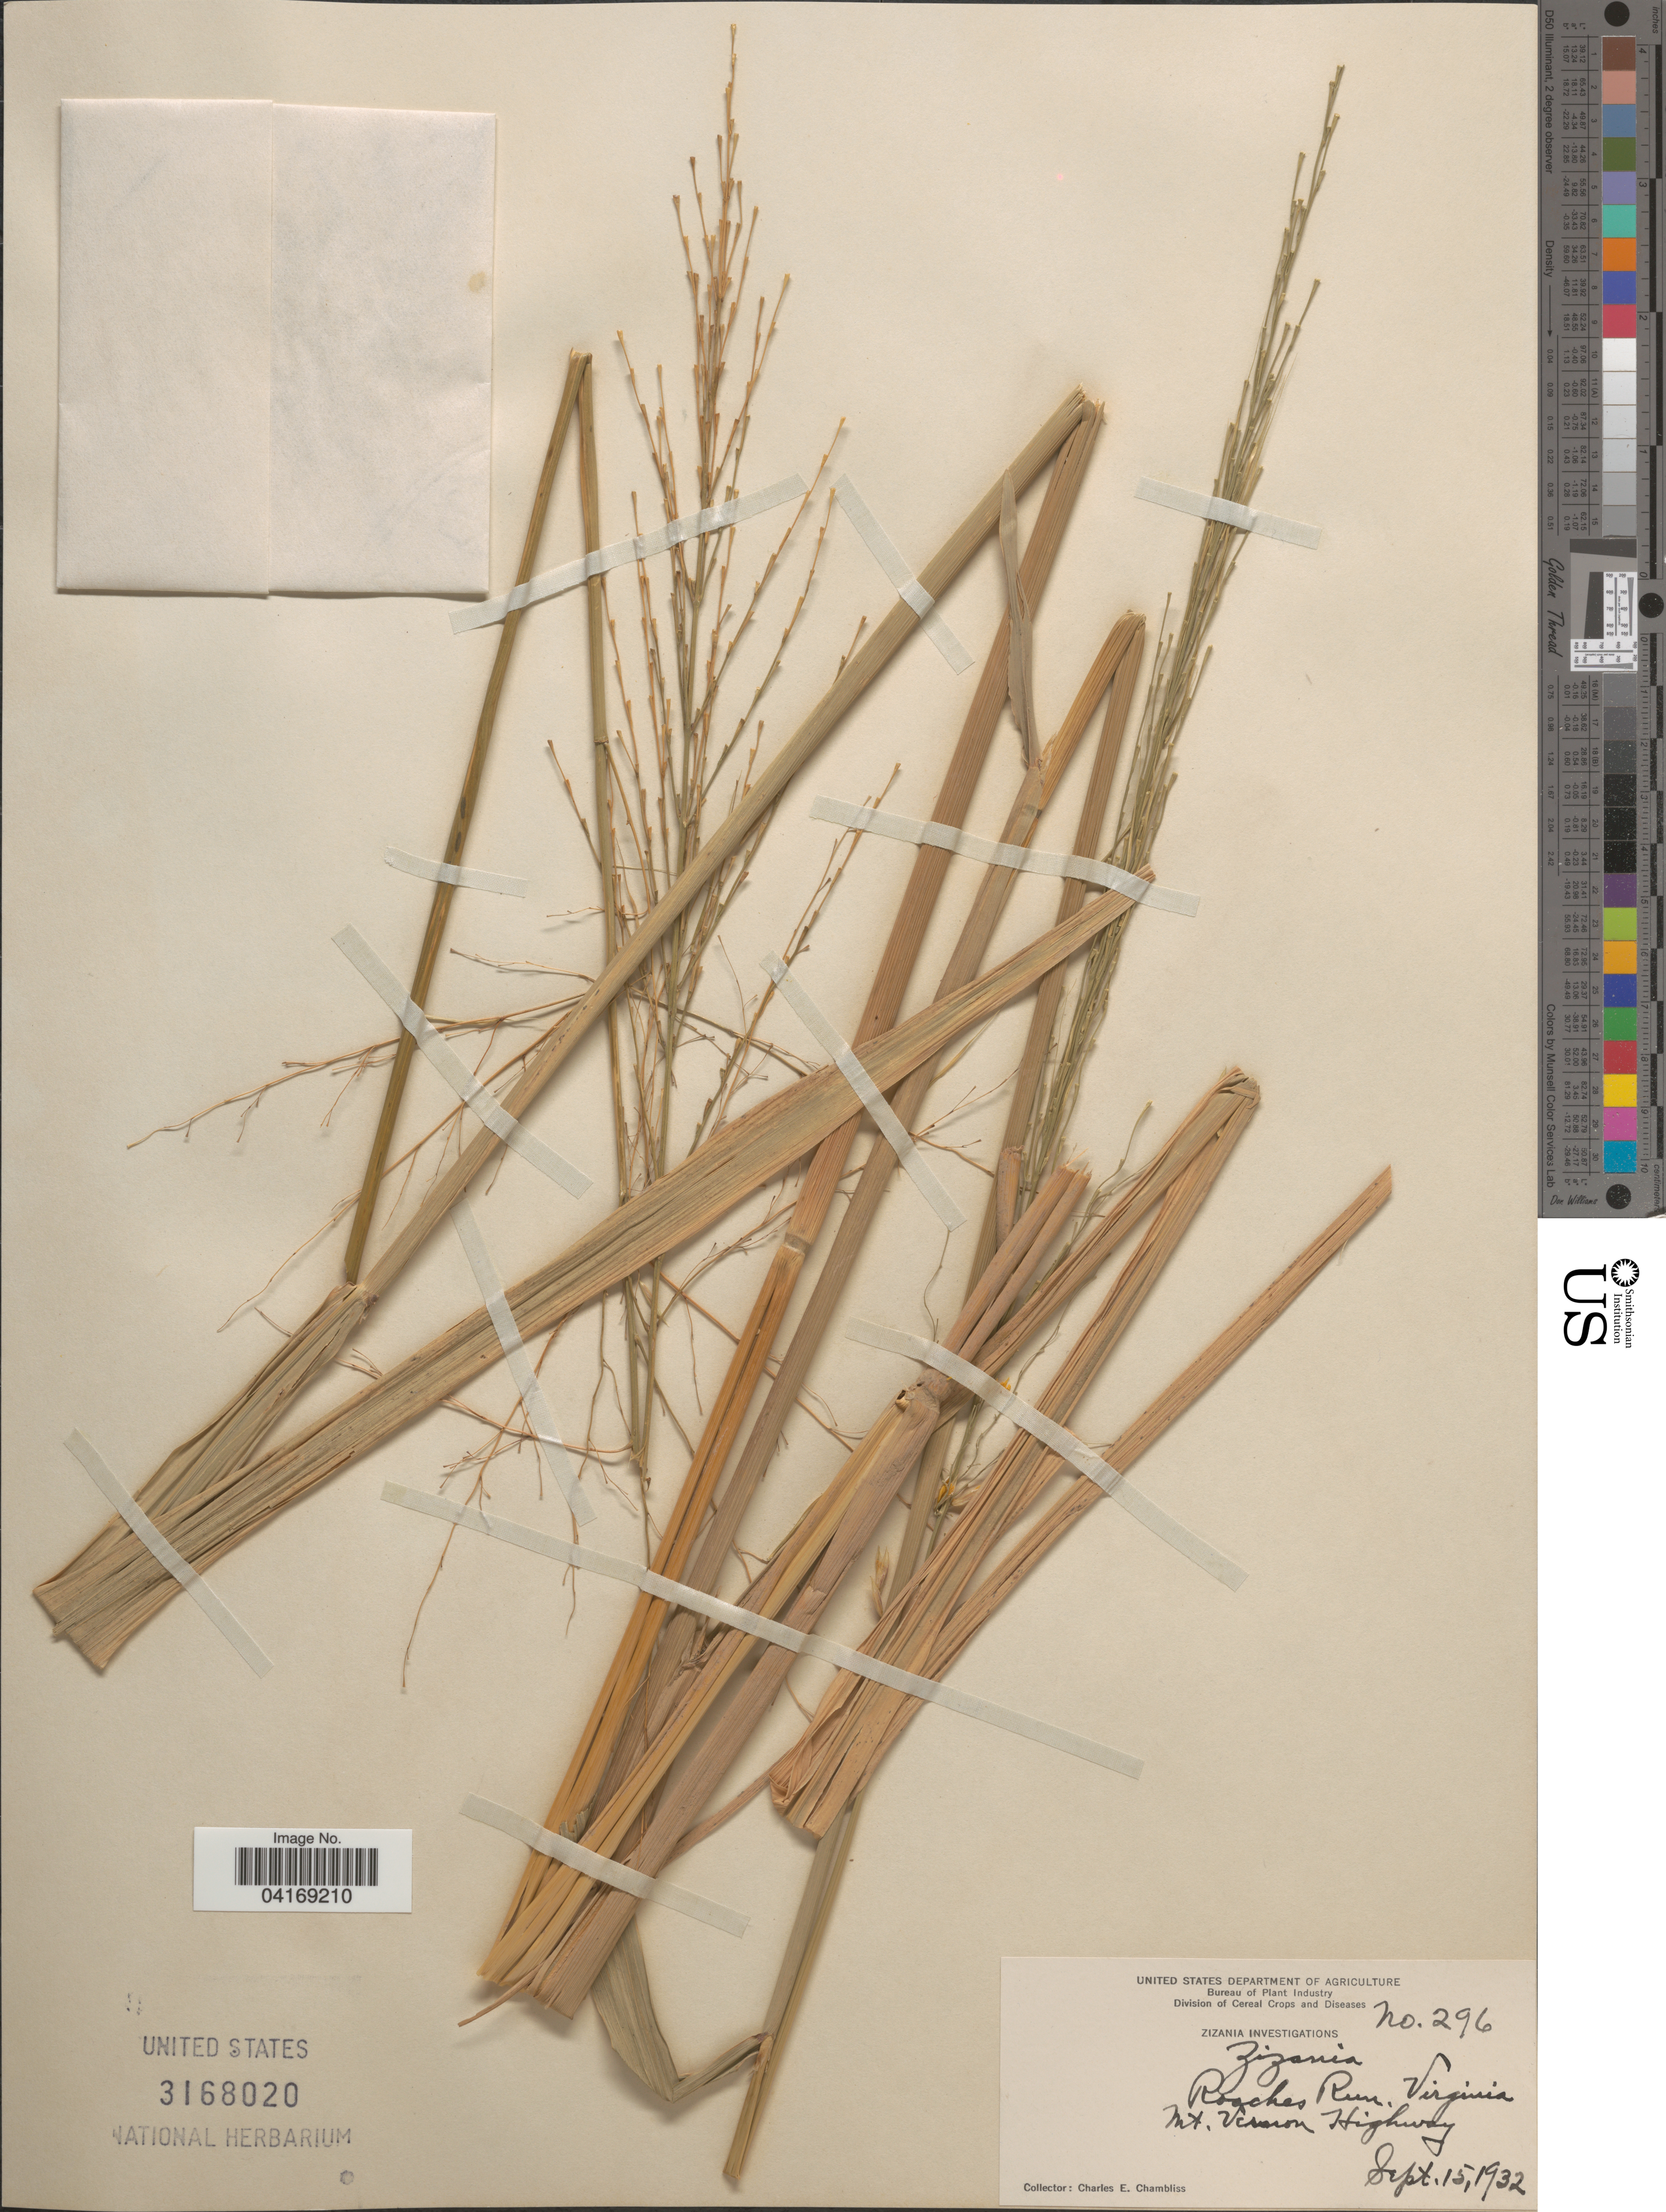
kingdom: Plantae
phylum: Tracheophyta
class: Liliopsida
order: Poales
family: Poaceae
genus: Zizania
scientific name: Zizania sp.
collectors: C. Chambliss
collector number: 296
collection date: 1932-09-15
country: United States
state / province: Virginia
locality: Roaches Run, Mt. Vernon Highway.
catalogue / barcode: US 3168020